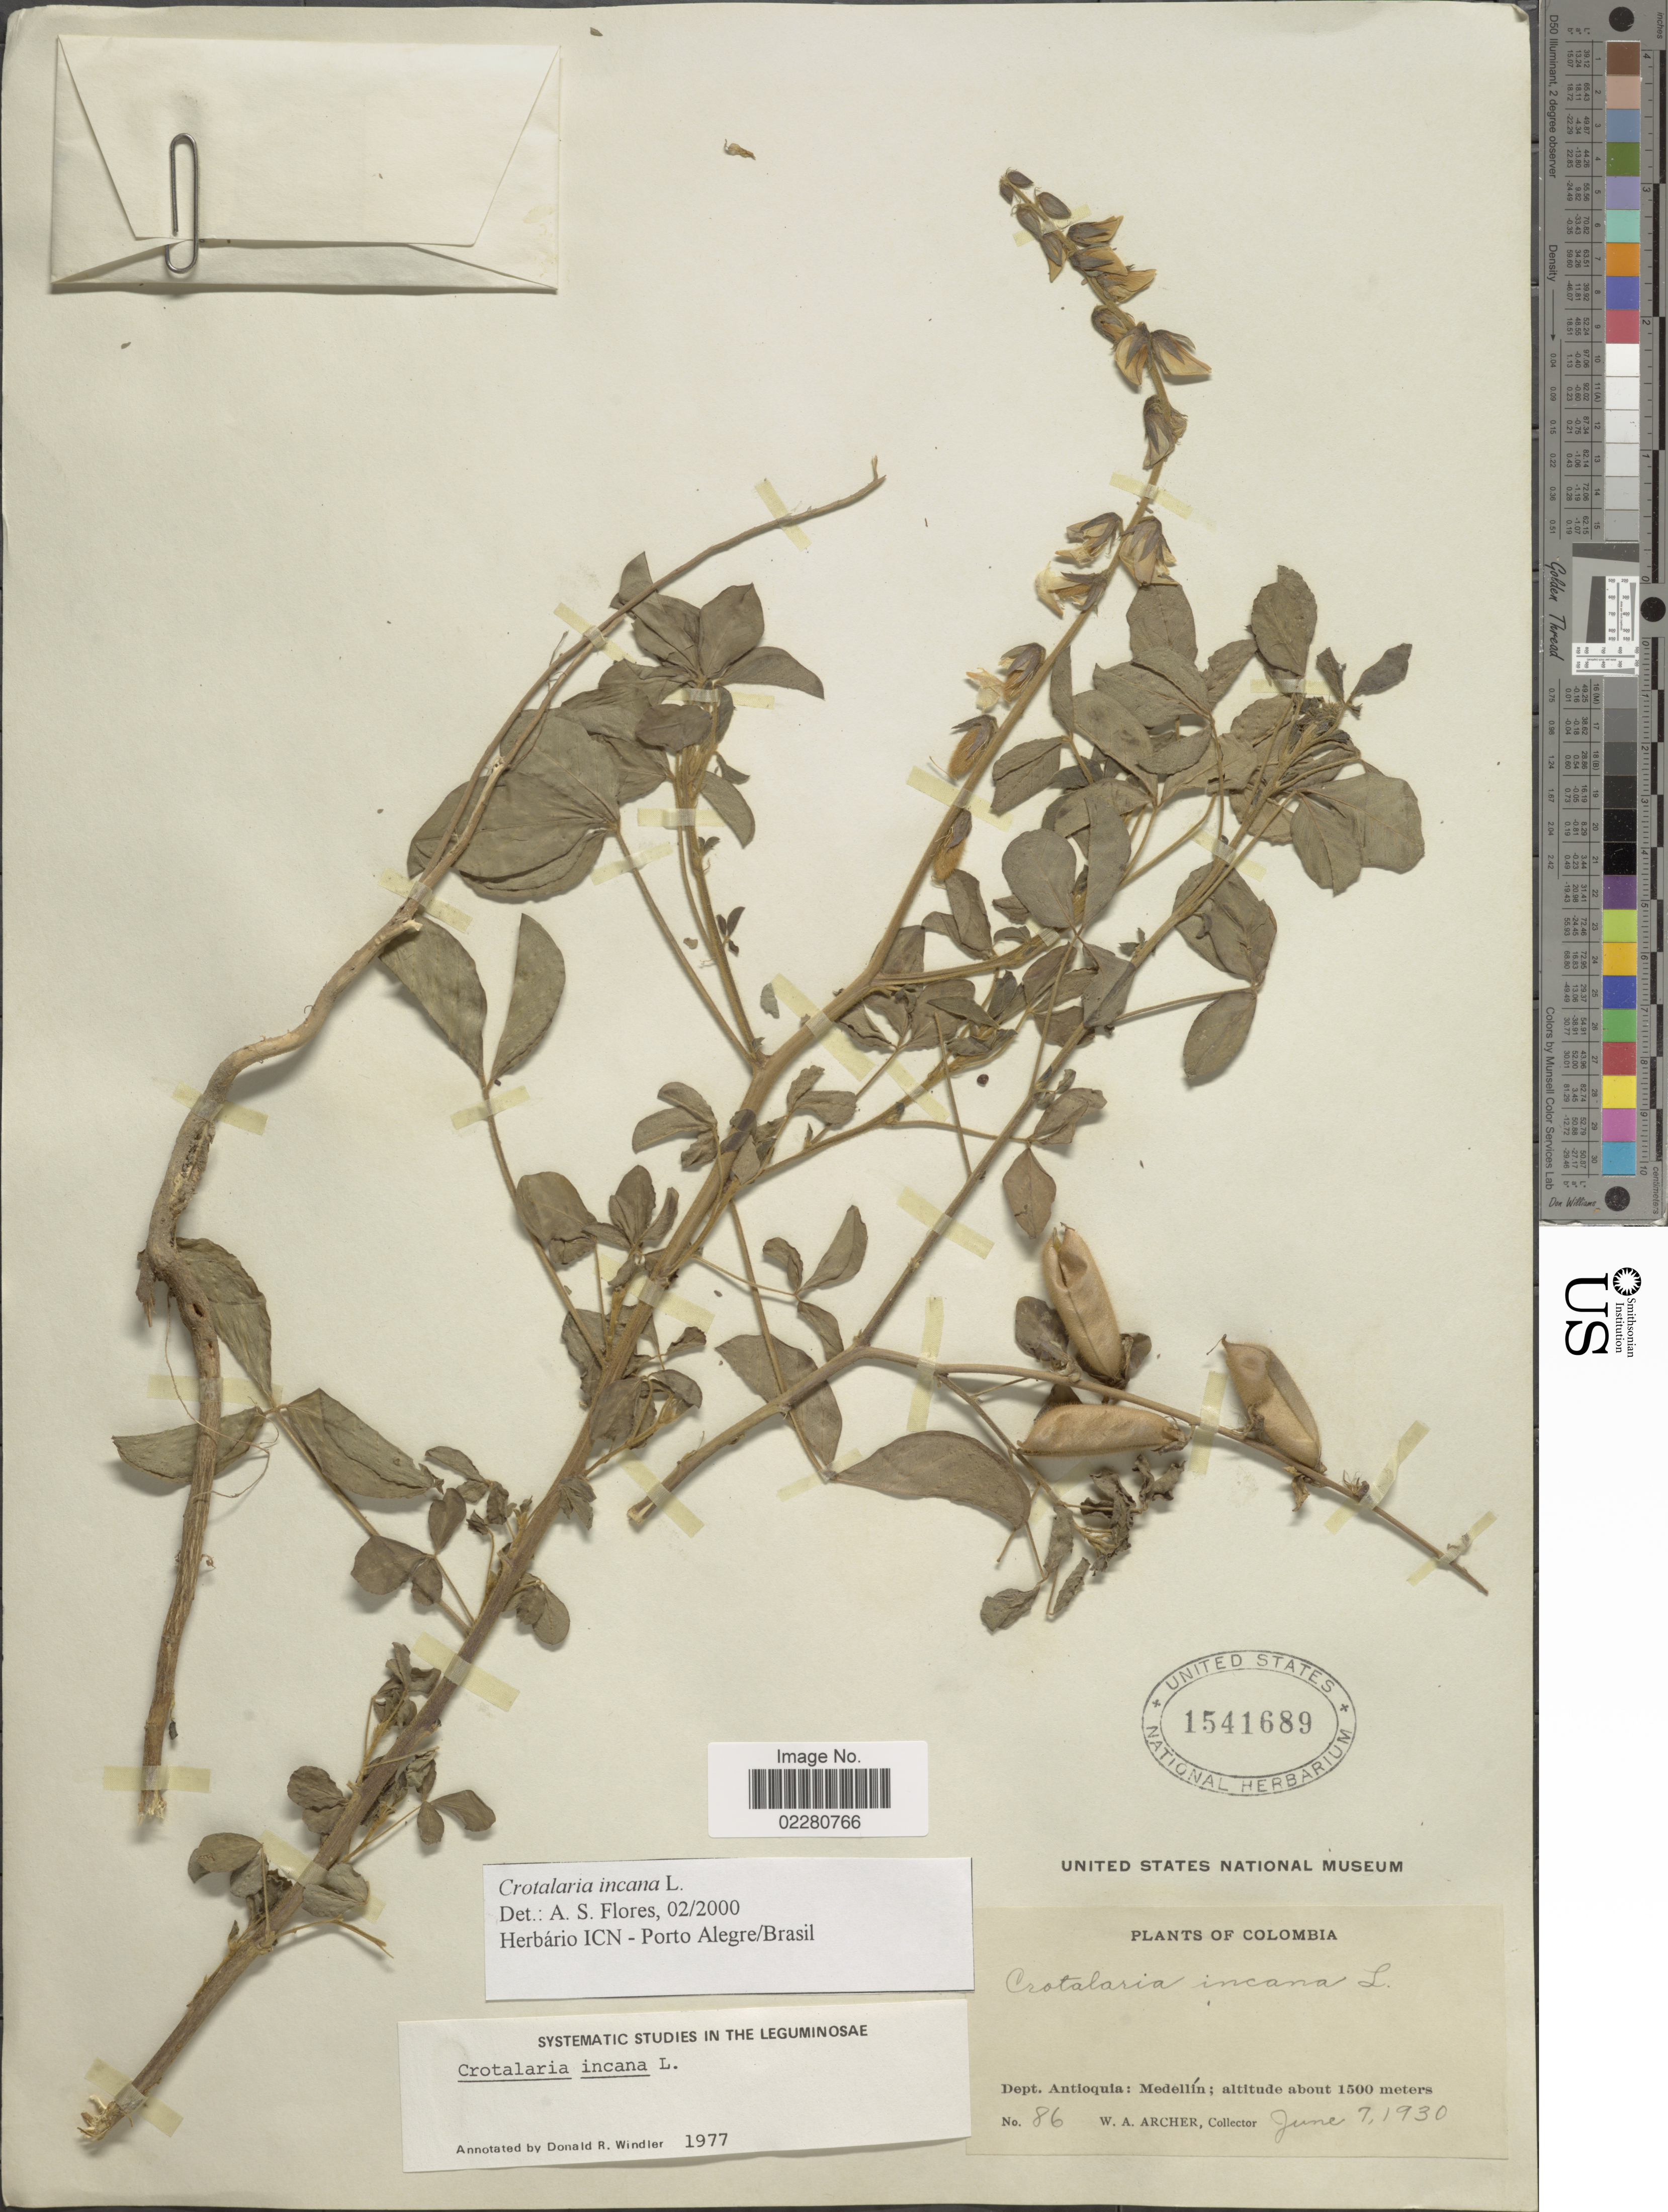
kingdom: Plantae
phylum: Tracheophyta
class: Magnoliopsida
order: Fabales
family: Fabaceae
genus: Crotalaria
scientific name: Crotalaria incana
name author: L.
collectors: W. A. Archer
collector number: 86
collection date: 1930-06-07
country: Colombia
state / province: Antioquia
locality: Dept. Antioquia: Medellín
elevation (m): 1500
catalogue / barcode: US 1541689